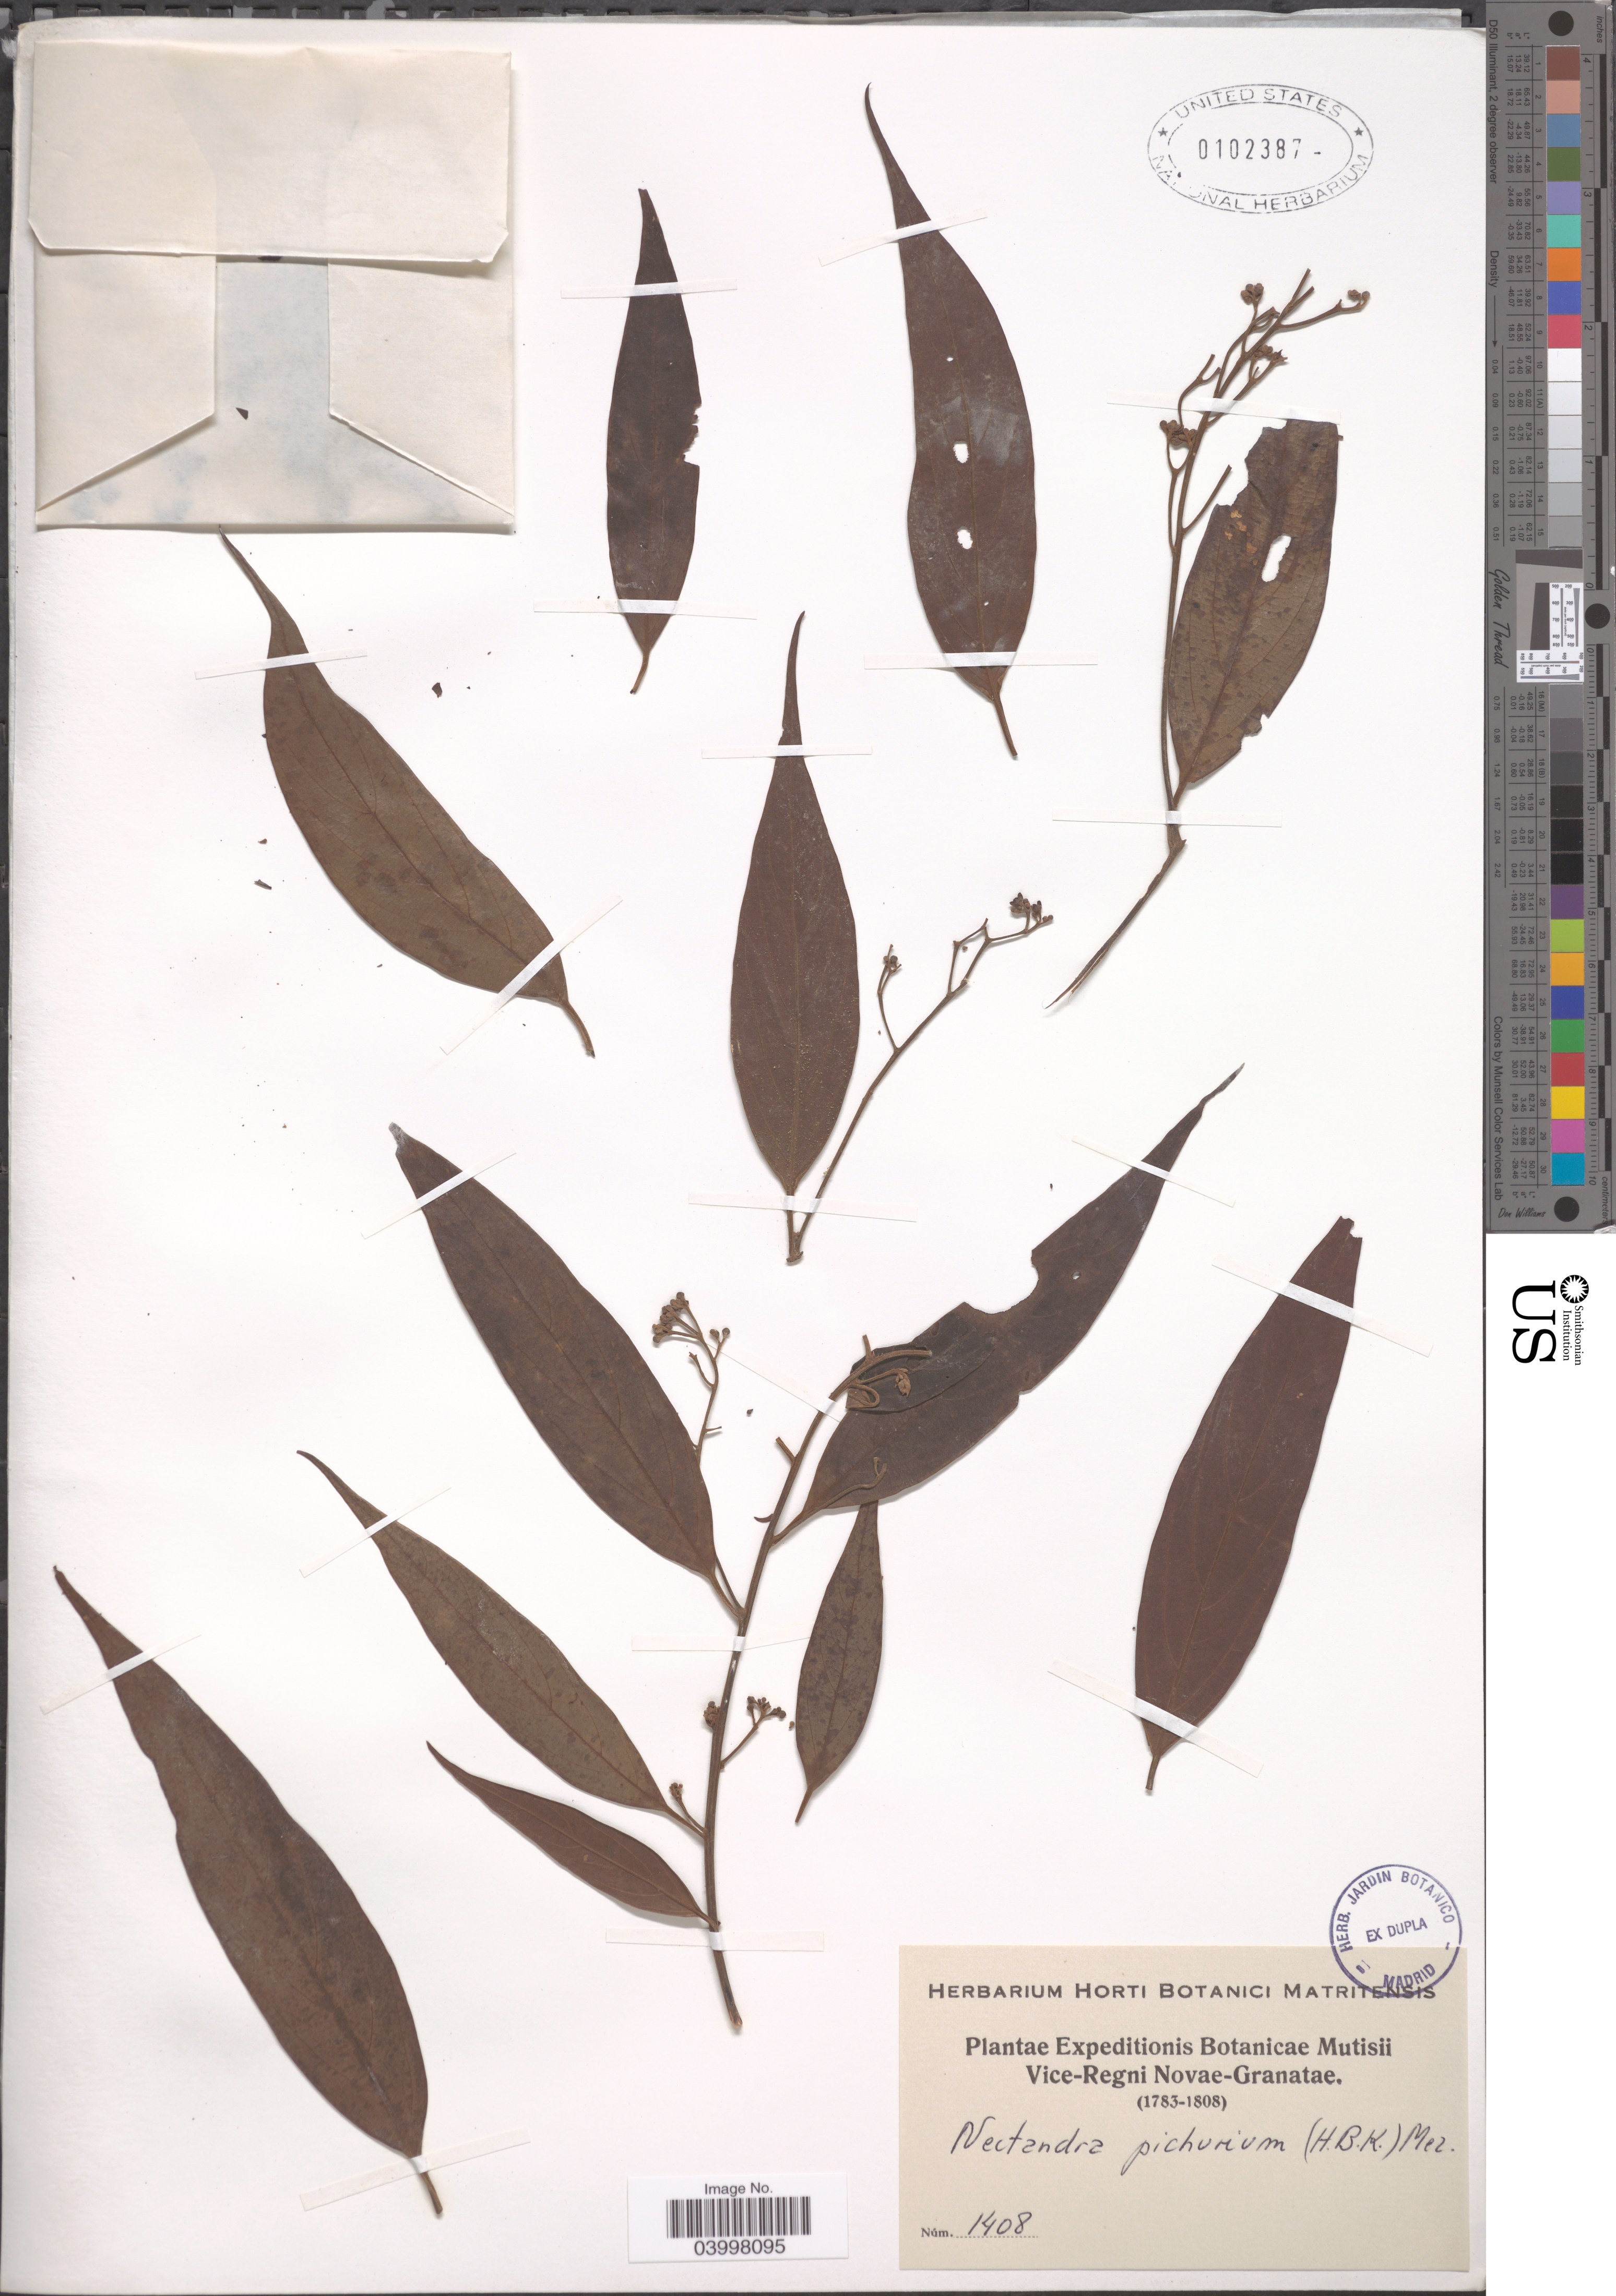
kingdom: Plantae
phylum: Tracheophyta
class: Magnoliopsida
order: Laurales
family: Lauraceae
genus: Nectandra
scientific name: Nectandra pichurim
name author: (Kunth) Mez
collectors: Expeditions Botanicae Mutisii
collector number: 1408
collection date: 1783/1808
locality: Vice-Regni Novae-Granatae.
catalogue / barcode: US 102387